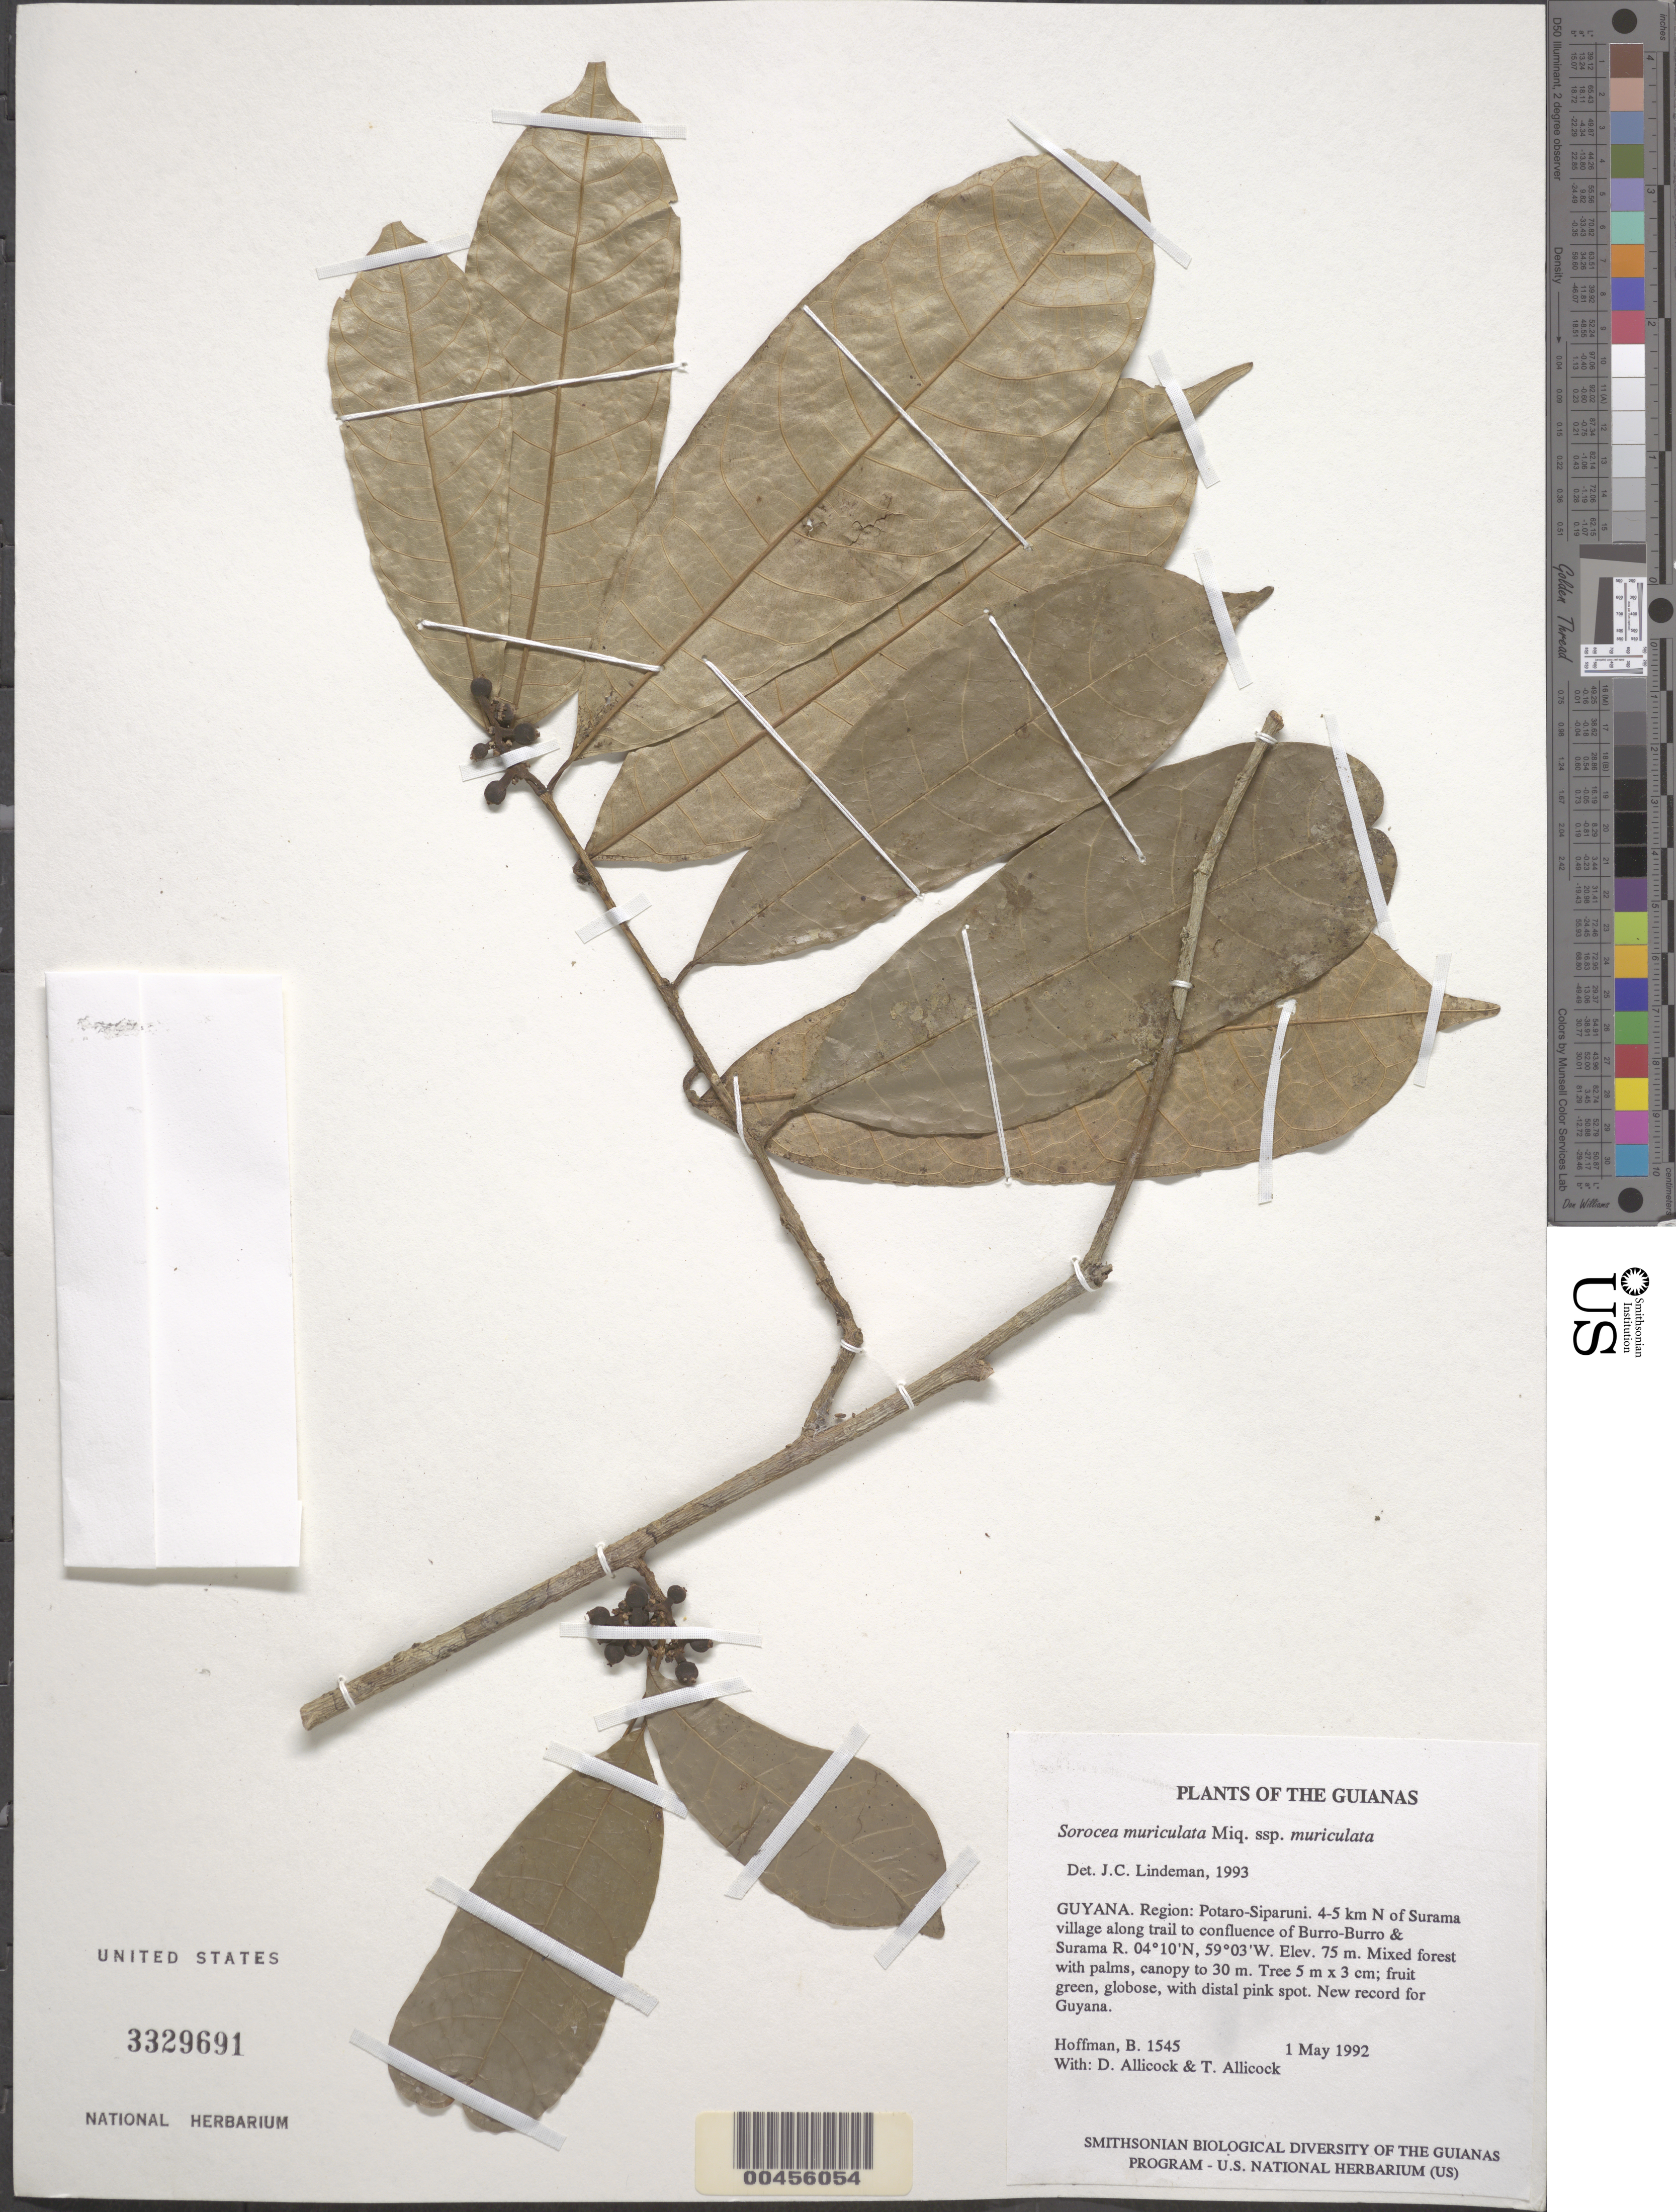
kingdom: Plantae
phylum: Tracheophyta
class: Magnoliopsida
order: Rosales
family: Moraceae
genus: Sorocea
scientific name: Sorocea pubivena subsp. oligotricha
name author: (Akkermans & C.C. Berg) C.C. Berg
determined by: Berg, C. C.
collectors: B. Hoffman, D. Allicock & T. Allicock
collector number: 1545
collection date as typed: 1 May 1992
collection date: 1992-05-01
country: Guyana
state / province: Potaro-Siparuni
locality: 4-5 km N of Surama village along trail to confluence of Burro-Burro & Surama Rivers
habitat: Mixed forest with palms, canopy to 30 m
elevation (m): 75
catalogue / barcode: US 3329691